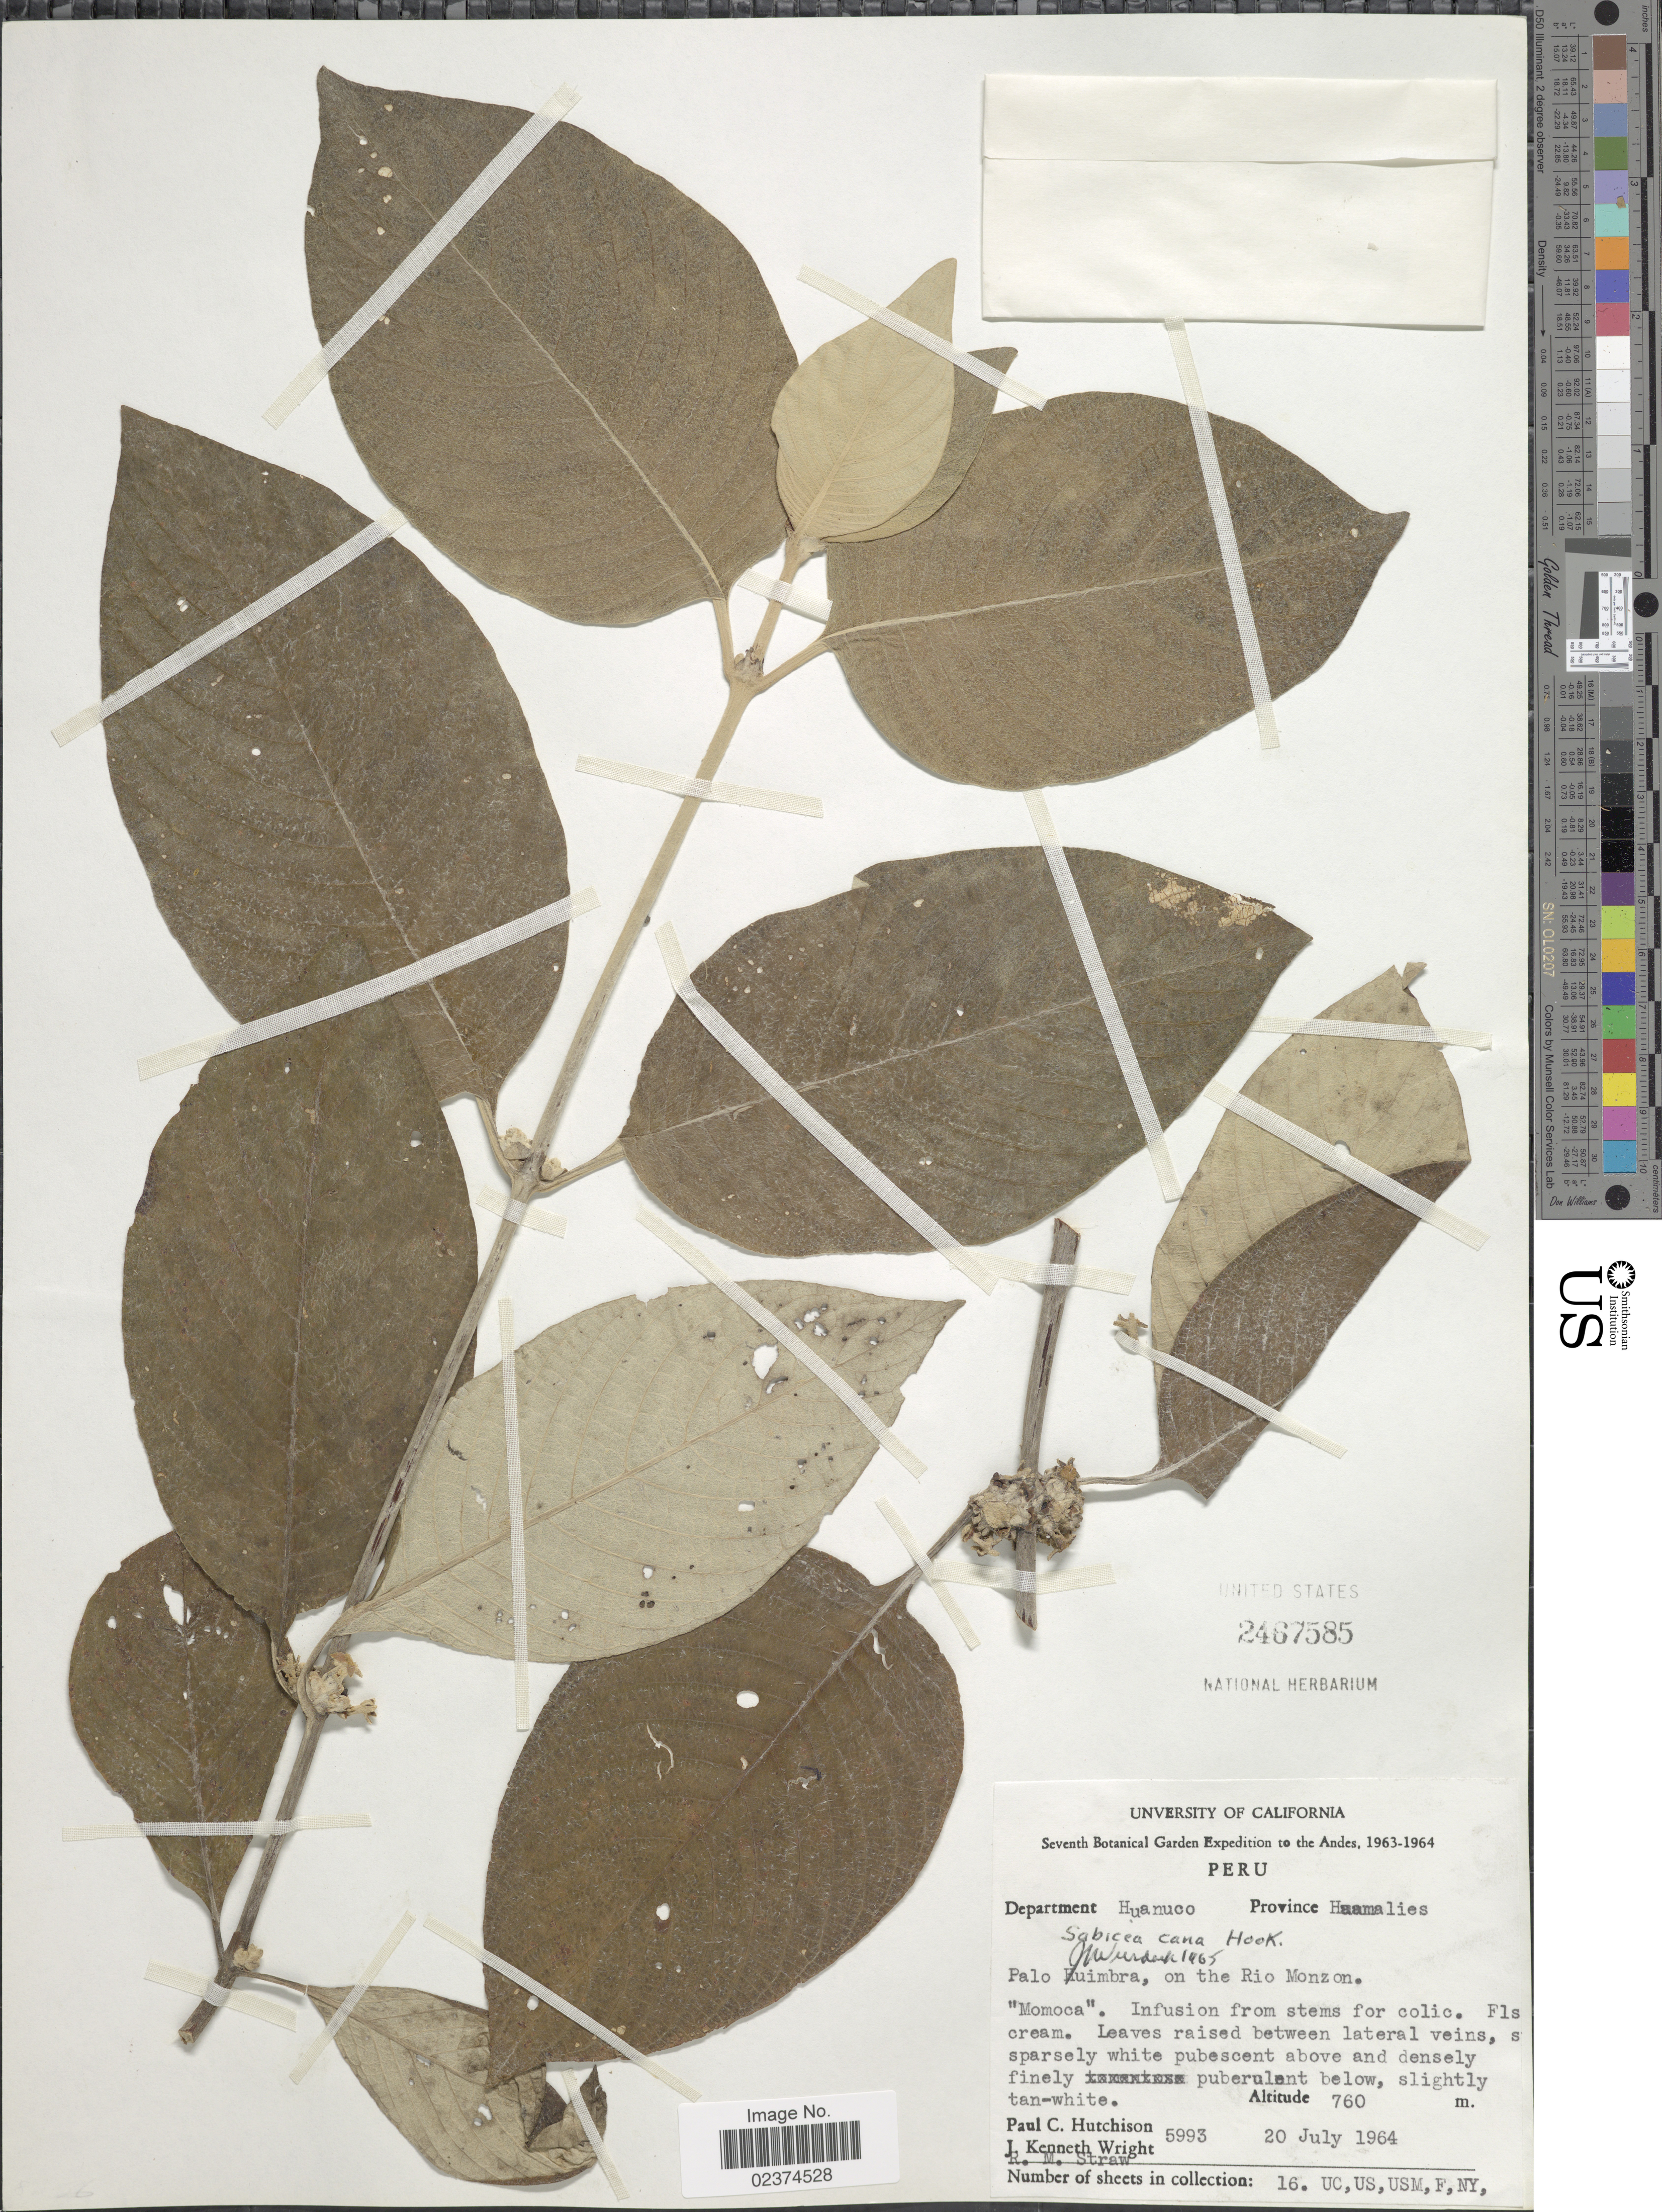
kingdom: Plantae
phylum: Tracheophyta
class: Magnoliopsida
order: Gentianales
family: Rubiaceae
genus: Sabicea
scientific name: Sabicea cana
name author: Hook. f.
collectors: P. C. Hutchison, J. K. Wright & R. M. Straw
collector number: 5993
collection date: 1964-07-20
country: Peru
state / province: Huánuco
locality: The Andes, Department Huanuco, Province Huamalies, Palo Huimbra, on the Rio Monzon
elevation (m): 760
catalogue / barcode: US 2467585